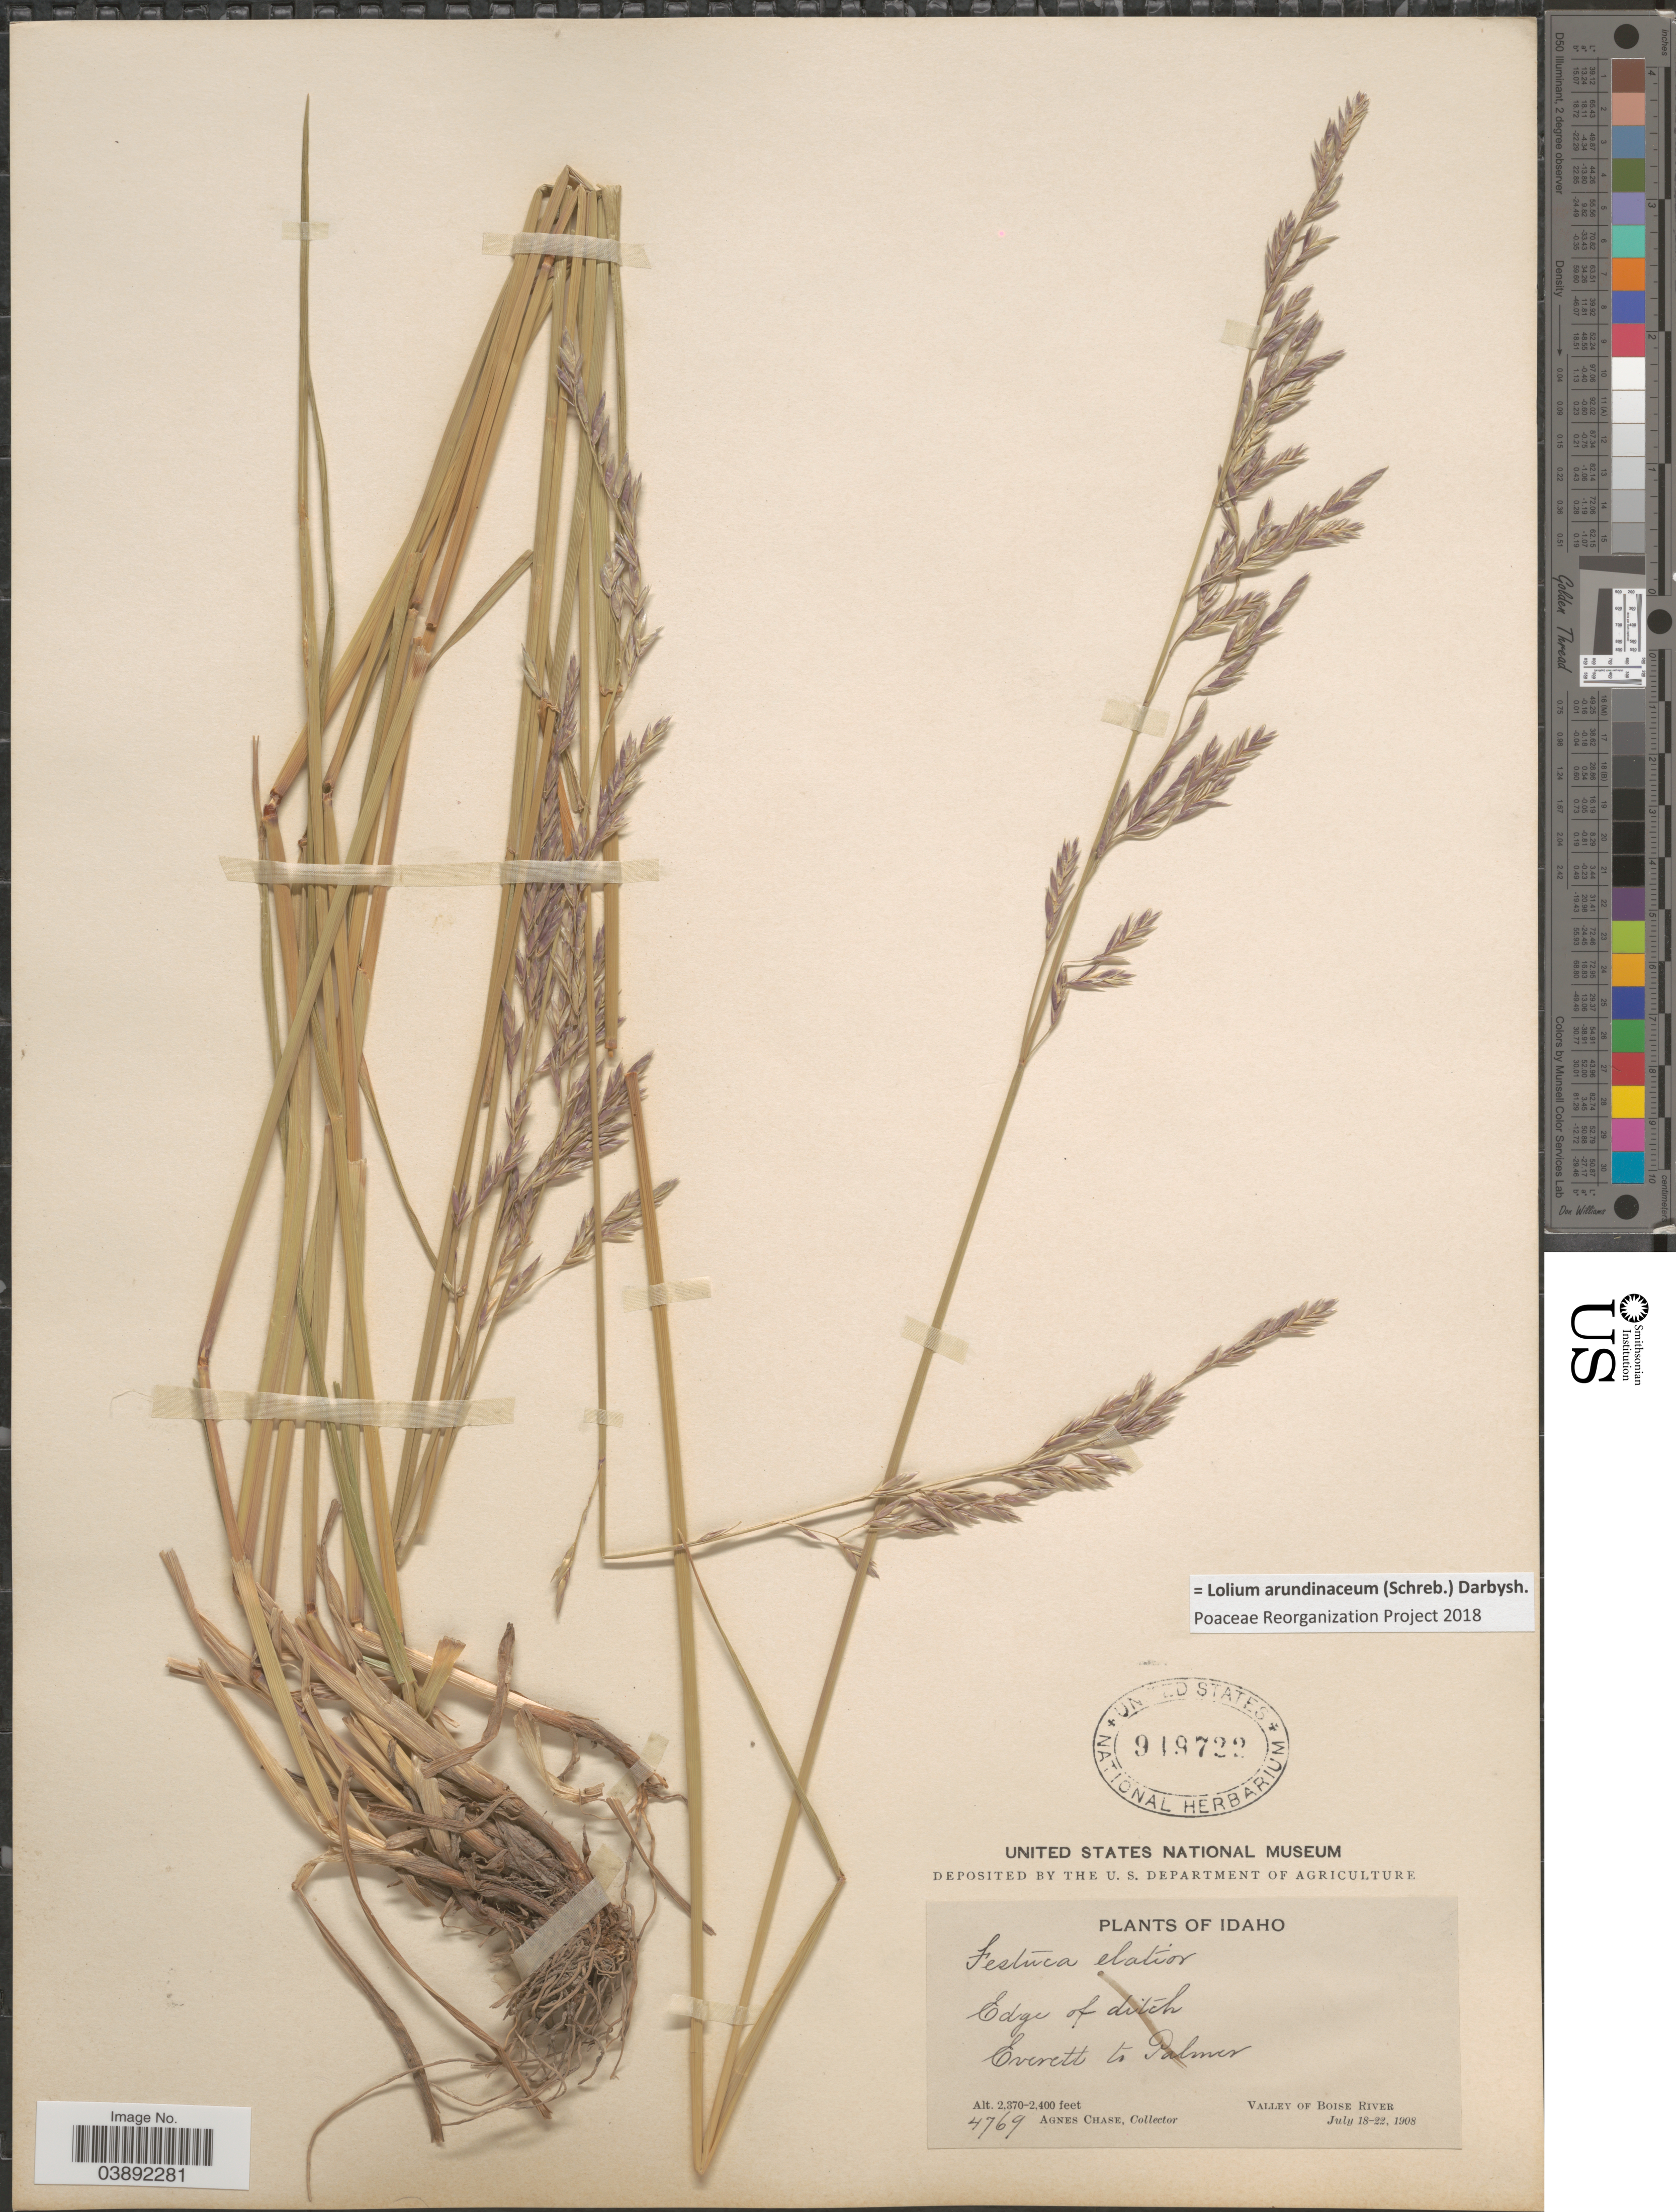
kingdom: Plantae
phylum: Tracheophyta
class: Liliopsida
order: Poales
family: Poaceae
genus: Lolium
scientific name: Lolium arundinaceum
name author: (Schreb.) Darbysh.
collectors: A. Chase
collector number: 4769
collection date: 1908-07-18/1908-07-22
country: United States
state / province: Idaho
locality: Edge of ditch. Everett to Palmer. Valley of Boise River.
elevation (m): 722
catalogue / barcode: US 949722